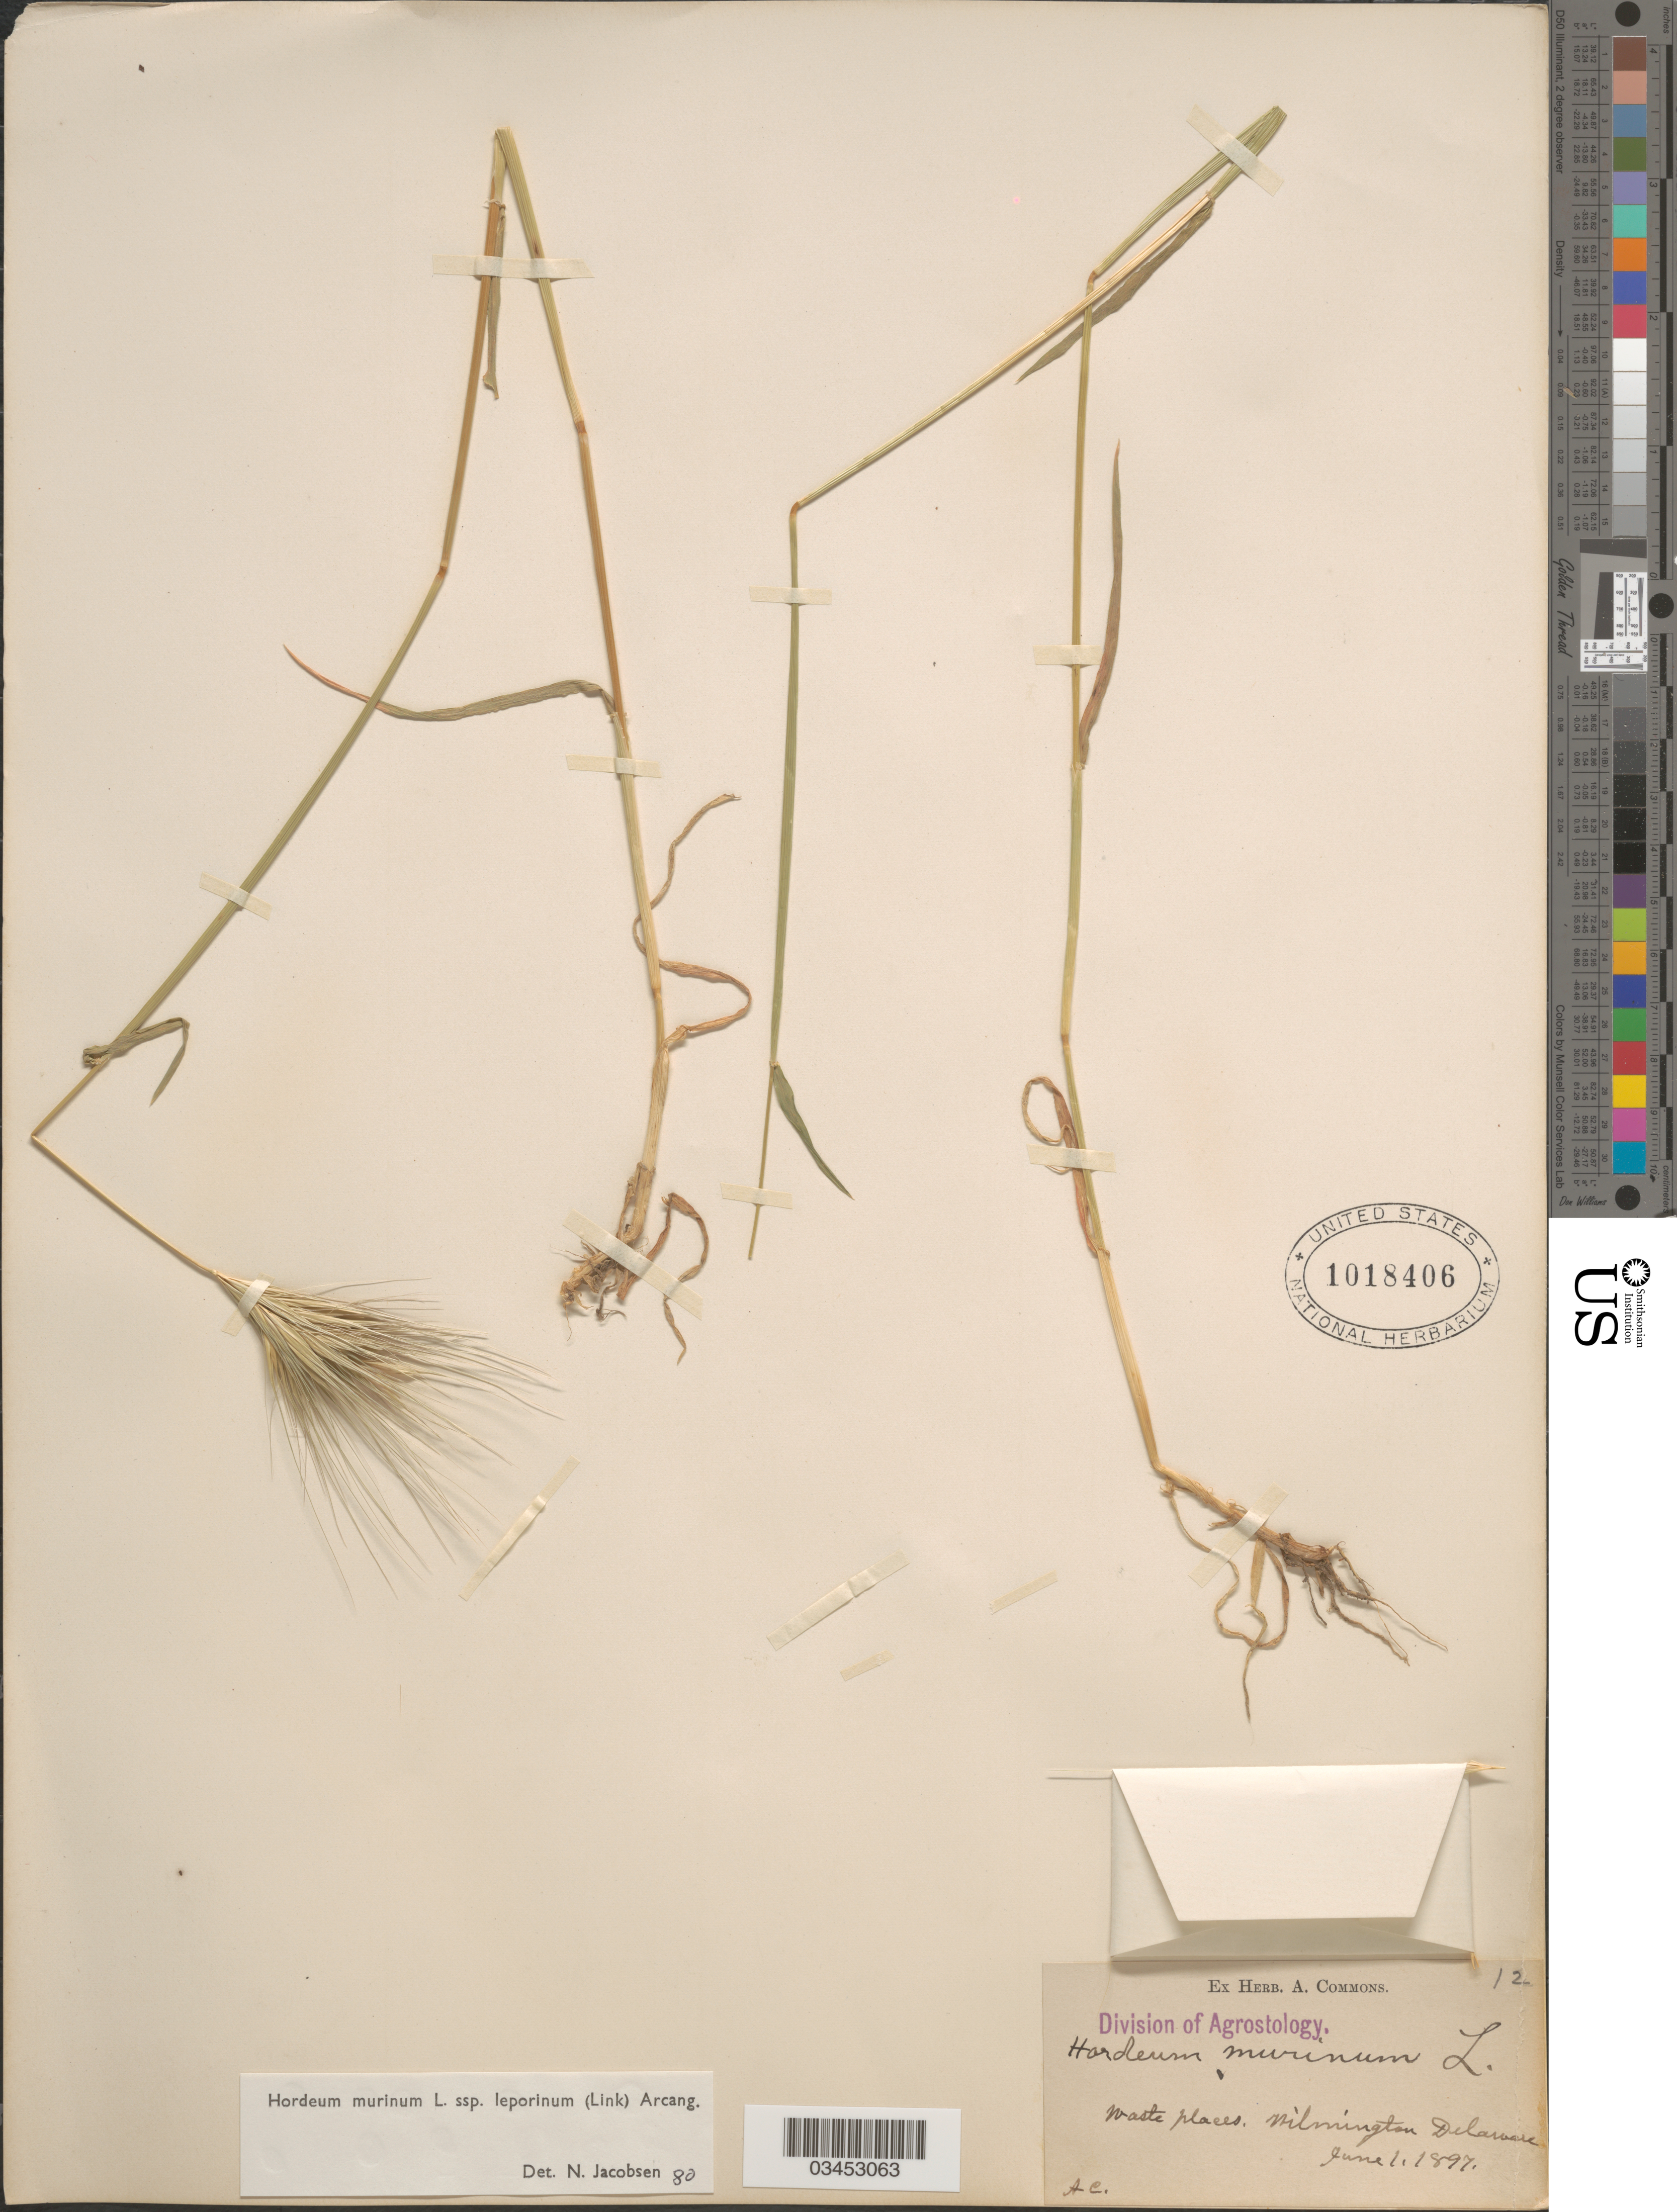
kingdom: Plantae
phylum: Tracheophyta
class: Liliopsida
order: Poales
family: Poaceae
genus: Hordeum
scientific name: Hordeum murinum subsp. leporinum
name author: (Link) Arcang.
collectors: A. Commons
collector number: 12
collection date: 1897-06-01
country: United States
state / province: Delaware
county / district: New Castle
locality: Waste places. Wilmington.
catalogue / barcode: US 1018406